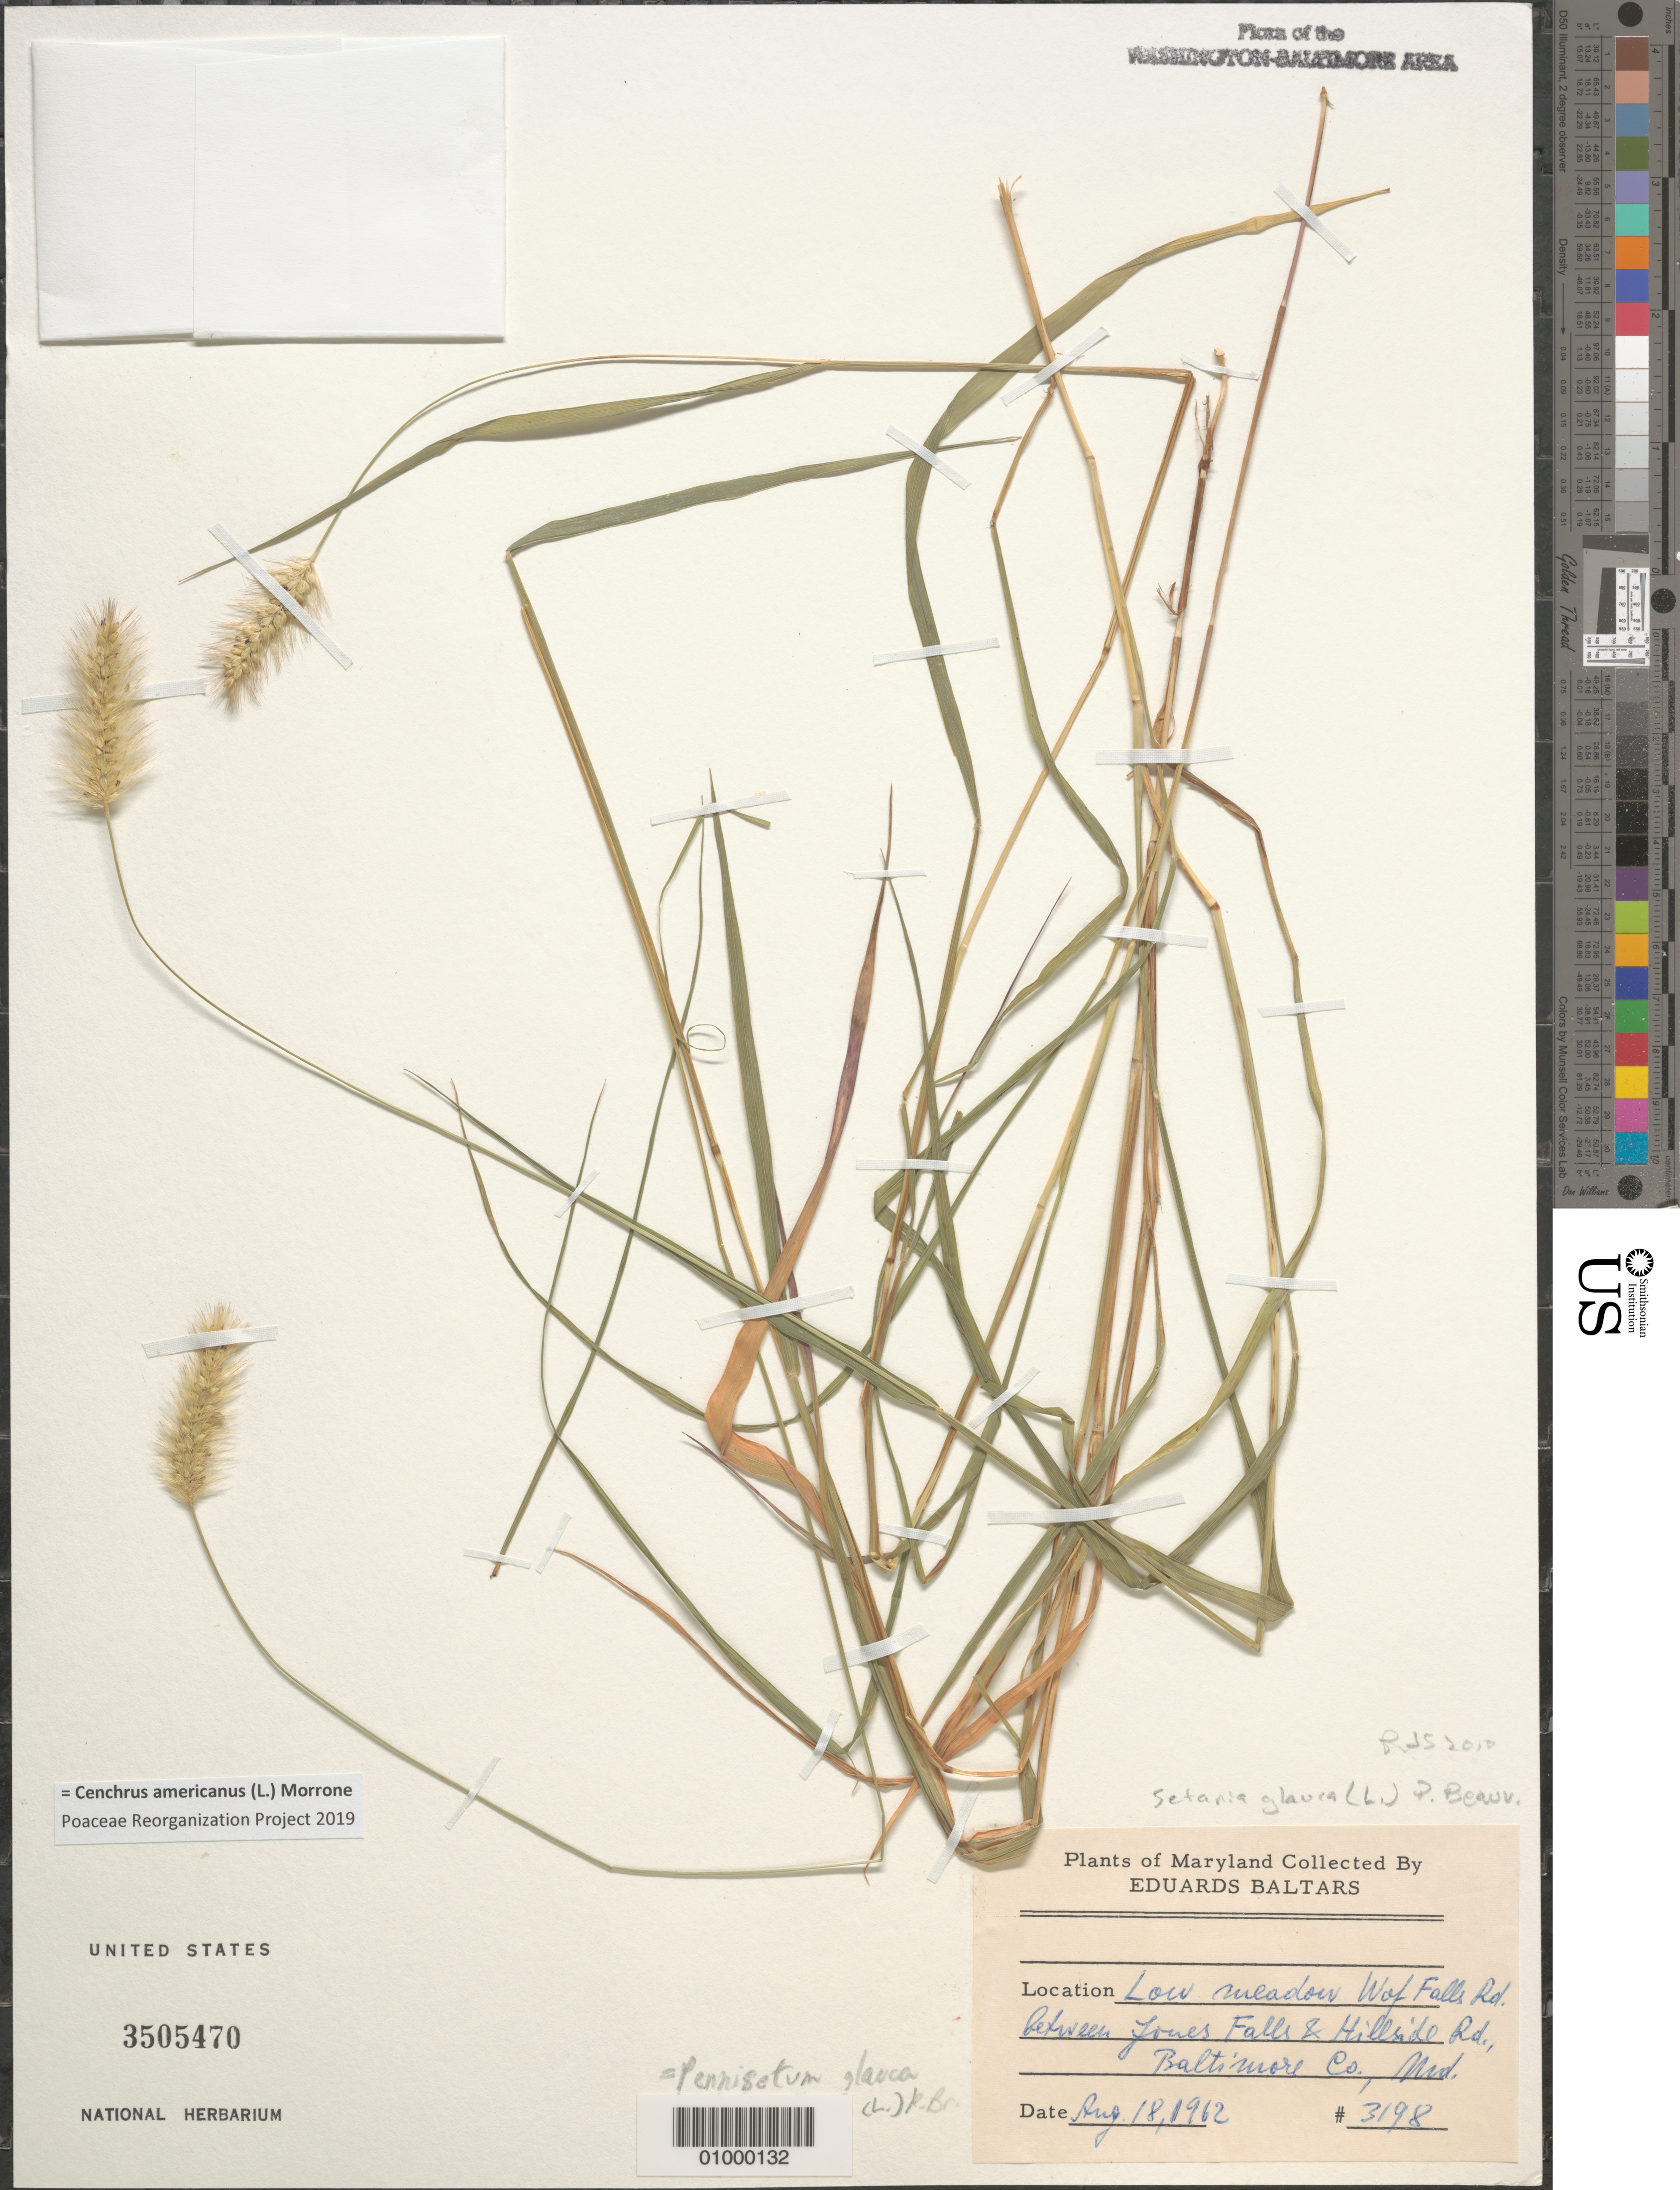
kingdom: Plantae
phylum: Tracheophyta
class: Liliopsida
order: Poales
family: Poaceae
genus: Setaria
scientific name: Setaria pumila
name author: (Poir.) Roem. & Schult.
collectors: E. Baltars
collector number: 3198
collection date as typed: Aug. 18, 1962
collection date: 1962-08-18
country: United States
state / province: Maryland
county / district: Baltimore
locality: w of Falls Rd. between Jones Falls and Hillside Rd.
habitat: low meadow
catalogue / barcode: US 3505470